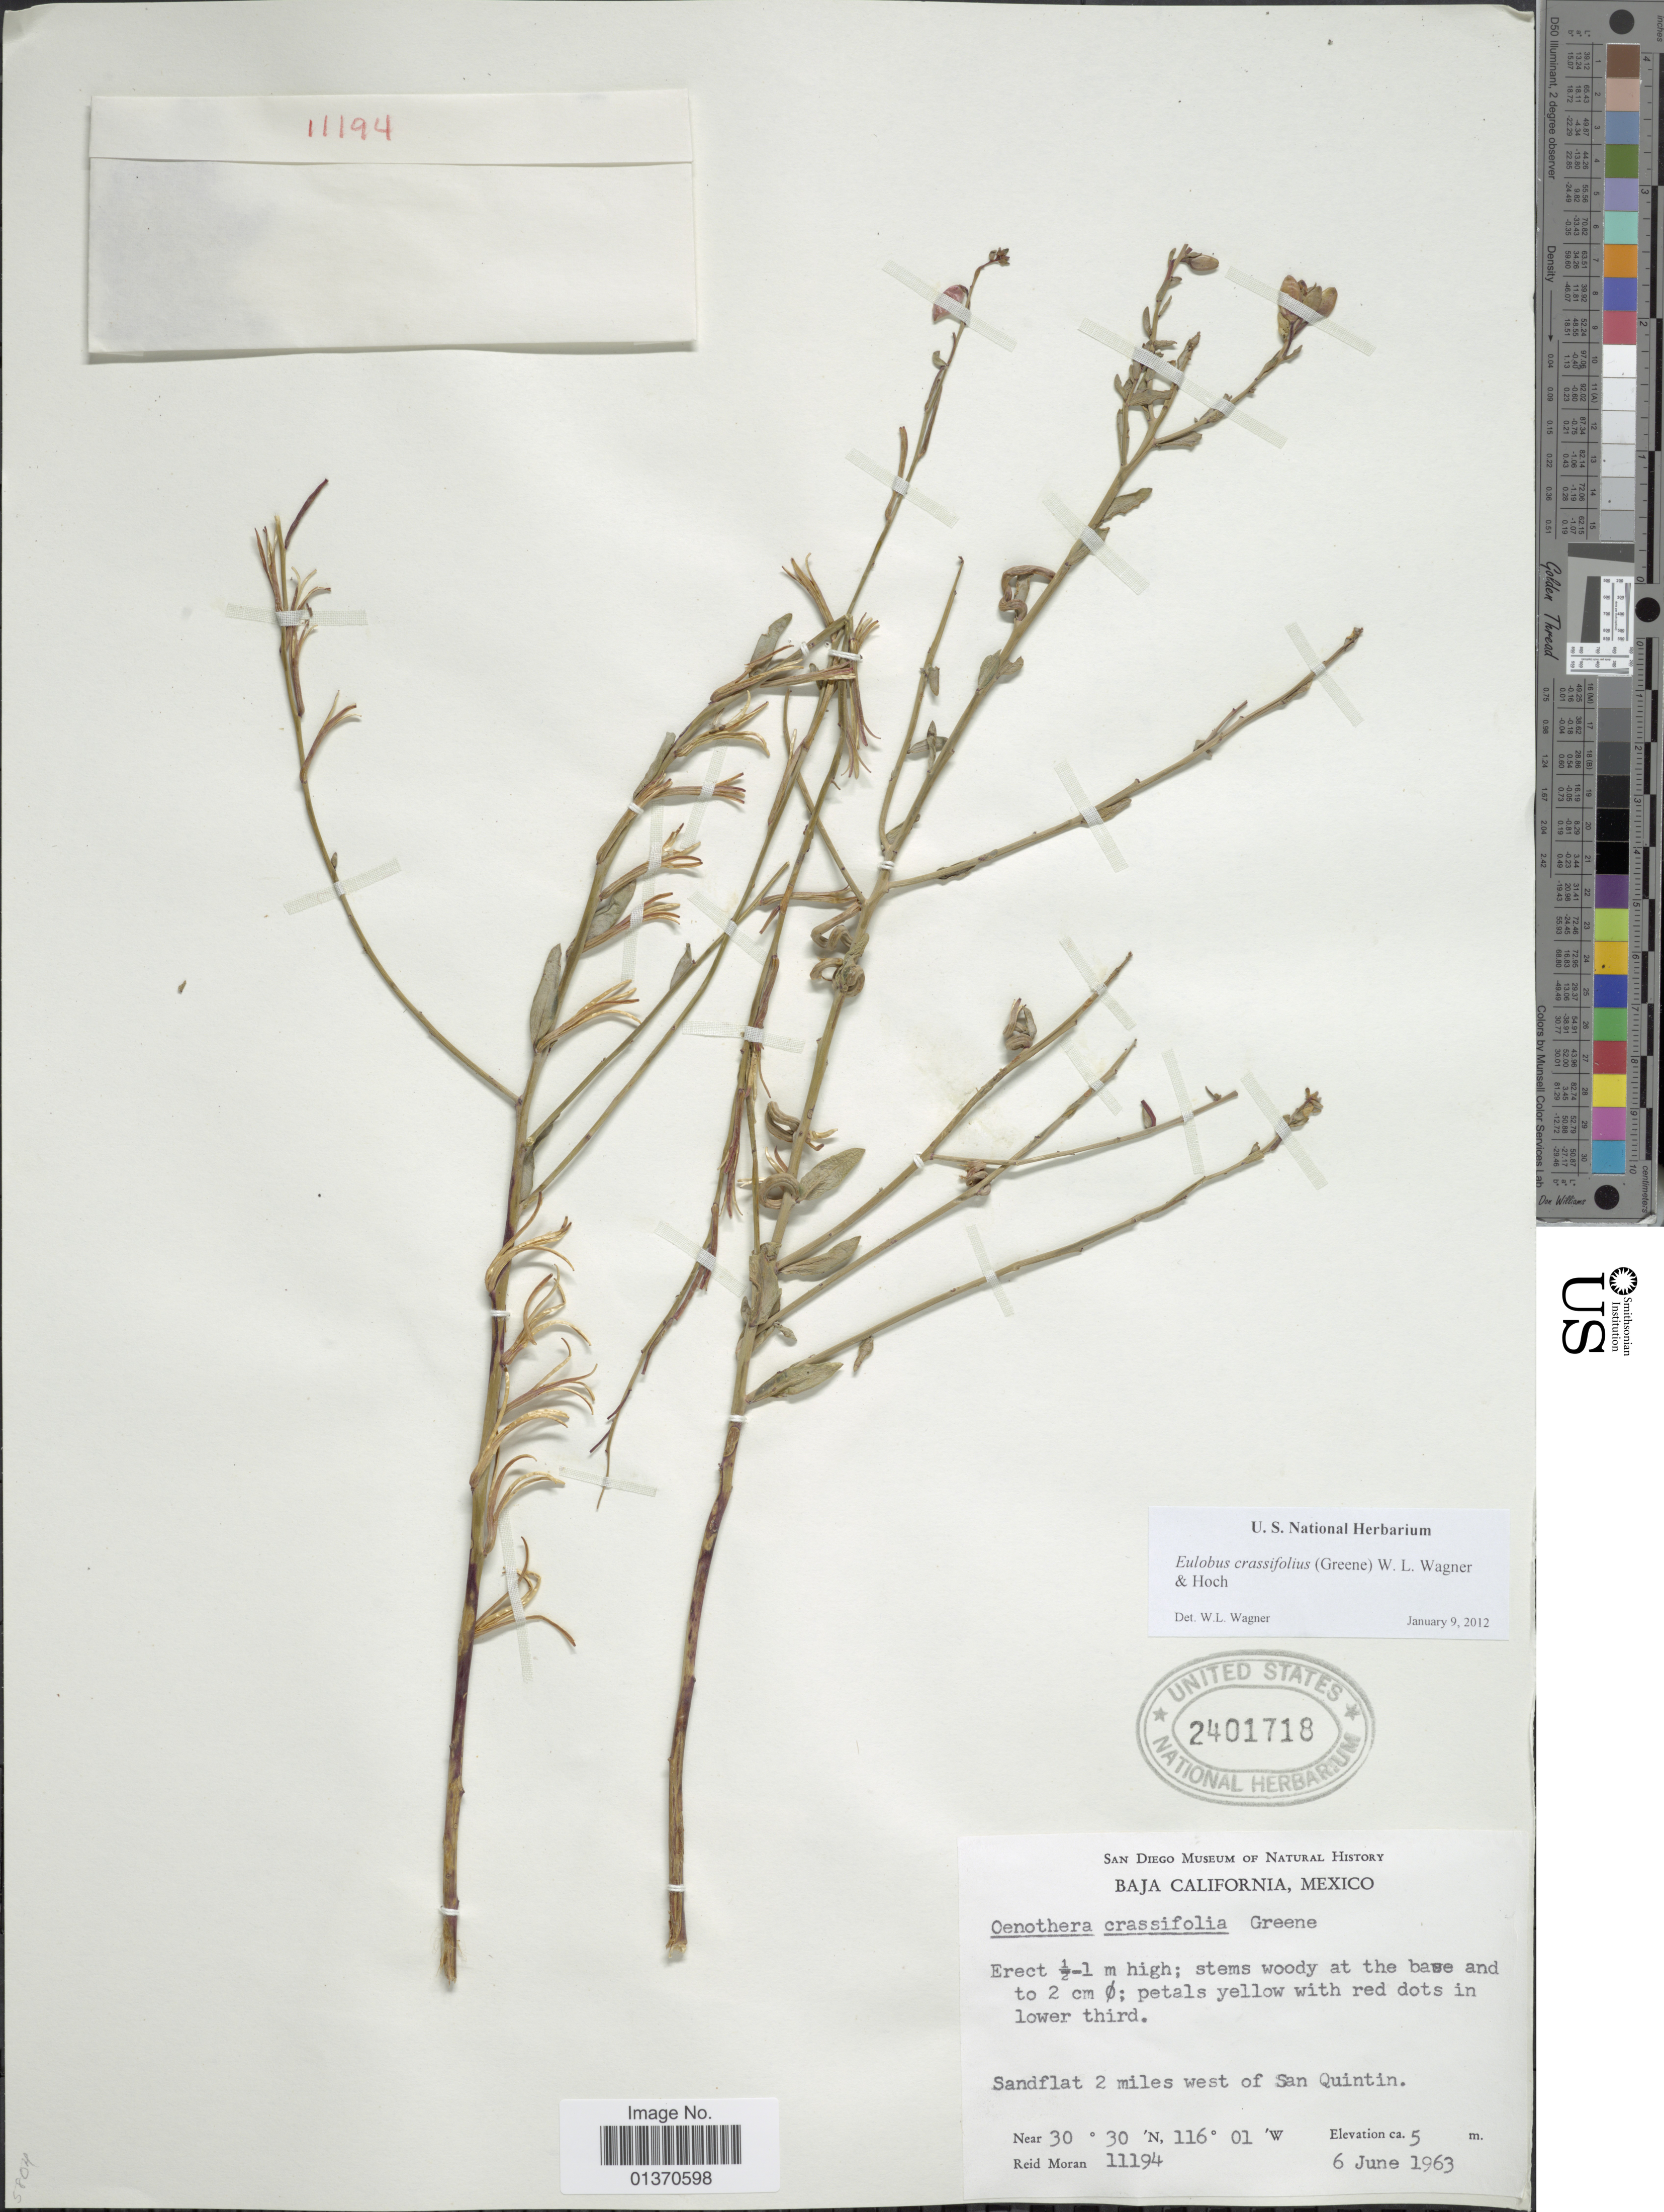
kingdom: Plantae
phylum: Tracheophyta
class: Magnoliopsida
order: Myrtales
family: Onagraceae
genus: Eulobus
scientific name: Eulobus crassifolius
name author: (Greene) W.L. Wagner & Hoch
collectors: R. Moran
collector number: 11194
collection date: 1963-06-06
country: Mexico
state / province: Baja California Norte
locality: Sandflat 2 miles west of San Quintin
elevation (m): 5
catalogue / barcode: US 2401718